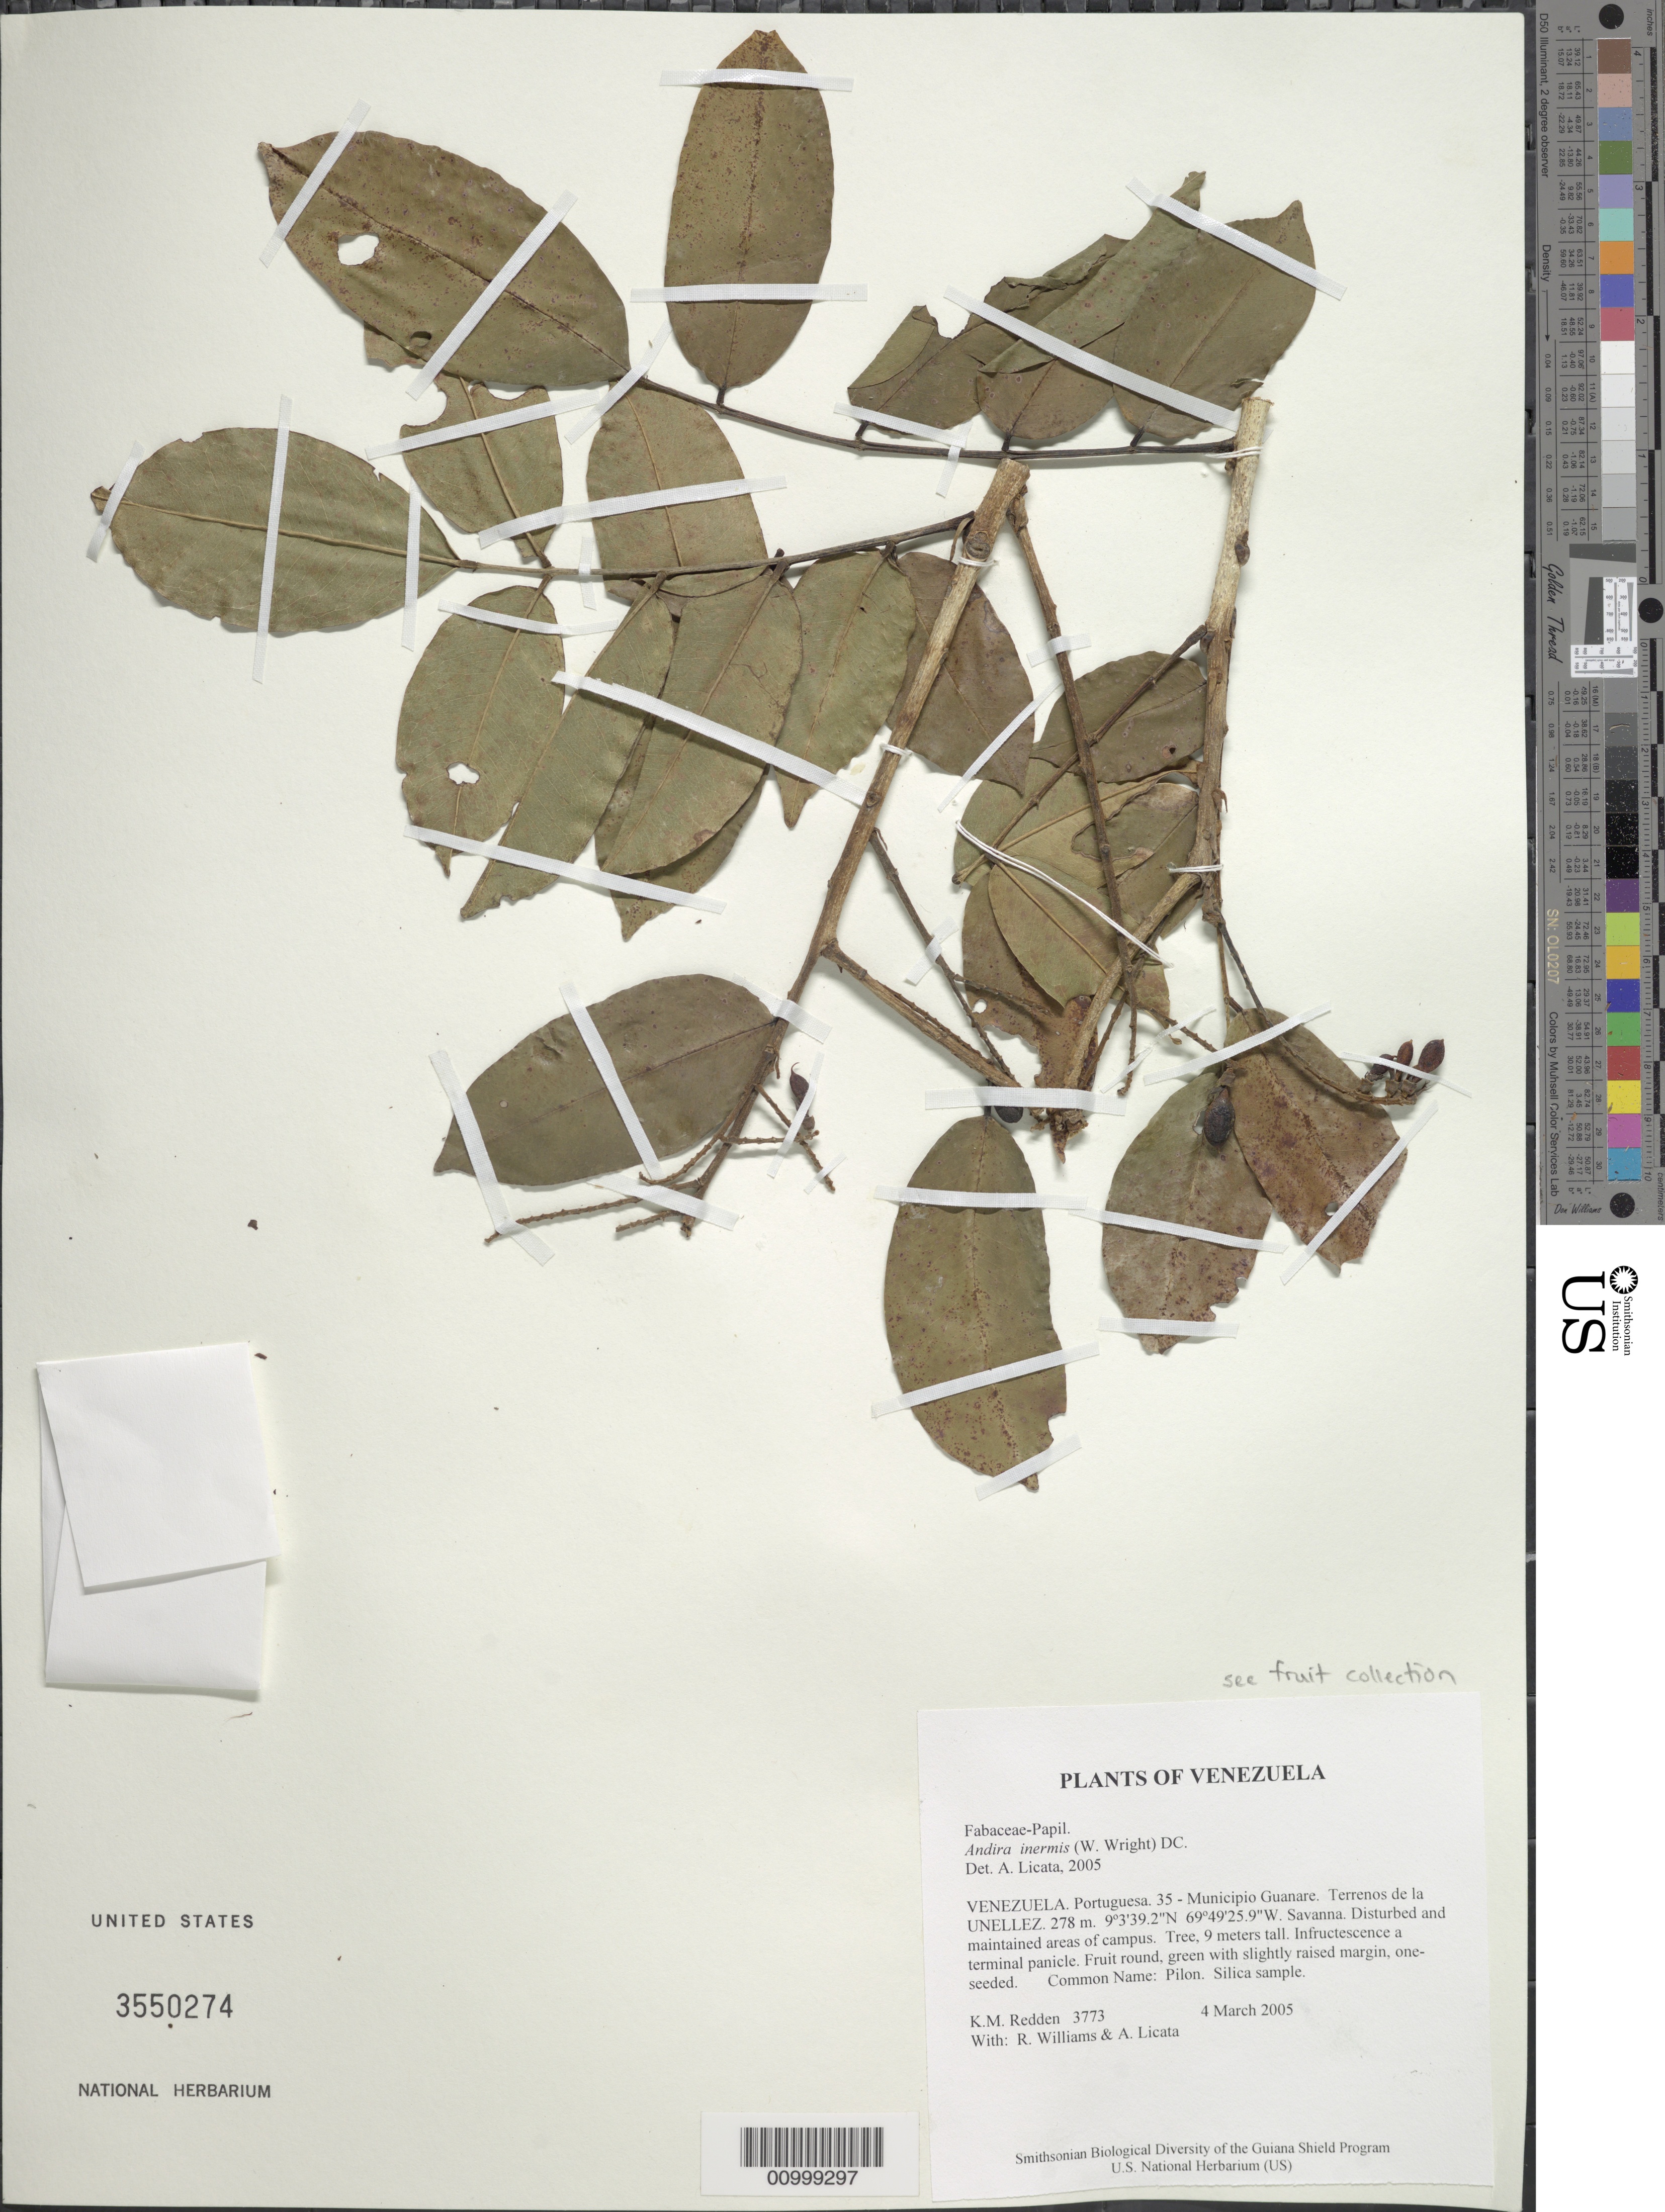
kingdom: Plantae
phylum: Tracheophyta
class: Magnoliopsida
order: Fabales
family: Fabaceae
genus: Andira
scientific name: Andira inermis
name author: (W. Wright) Kunth ex DC.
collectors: K. M. Redden, R. Williams & A. Licata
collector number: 3773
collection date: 2005-03-04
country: Venezuela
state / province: Portuguesa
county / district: Guanare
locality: Terrenos de la UNELLEZ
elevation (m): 278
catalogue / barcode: US 3550274